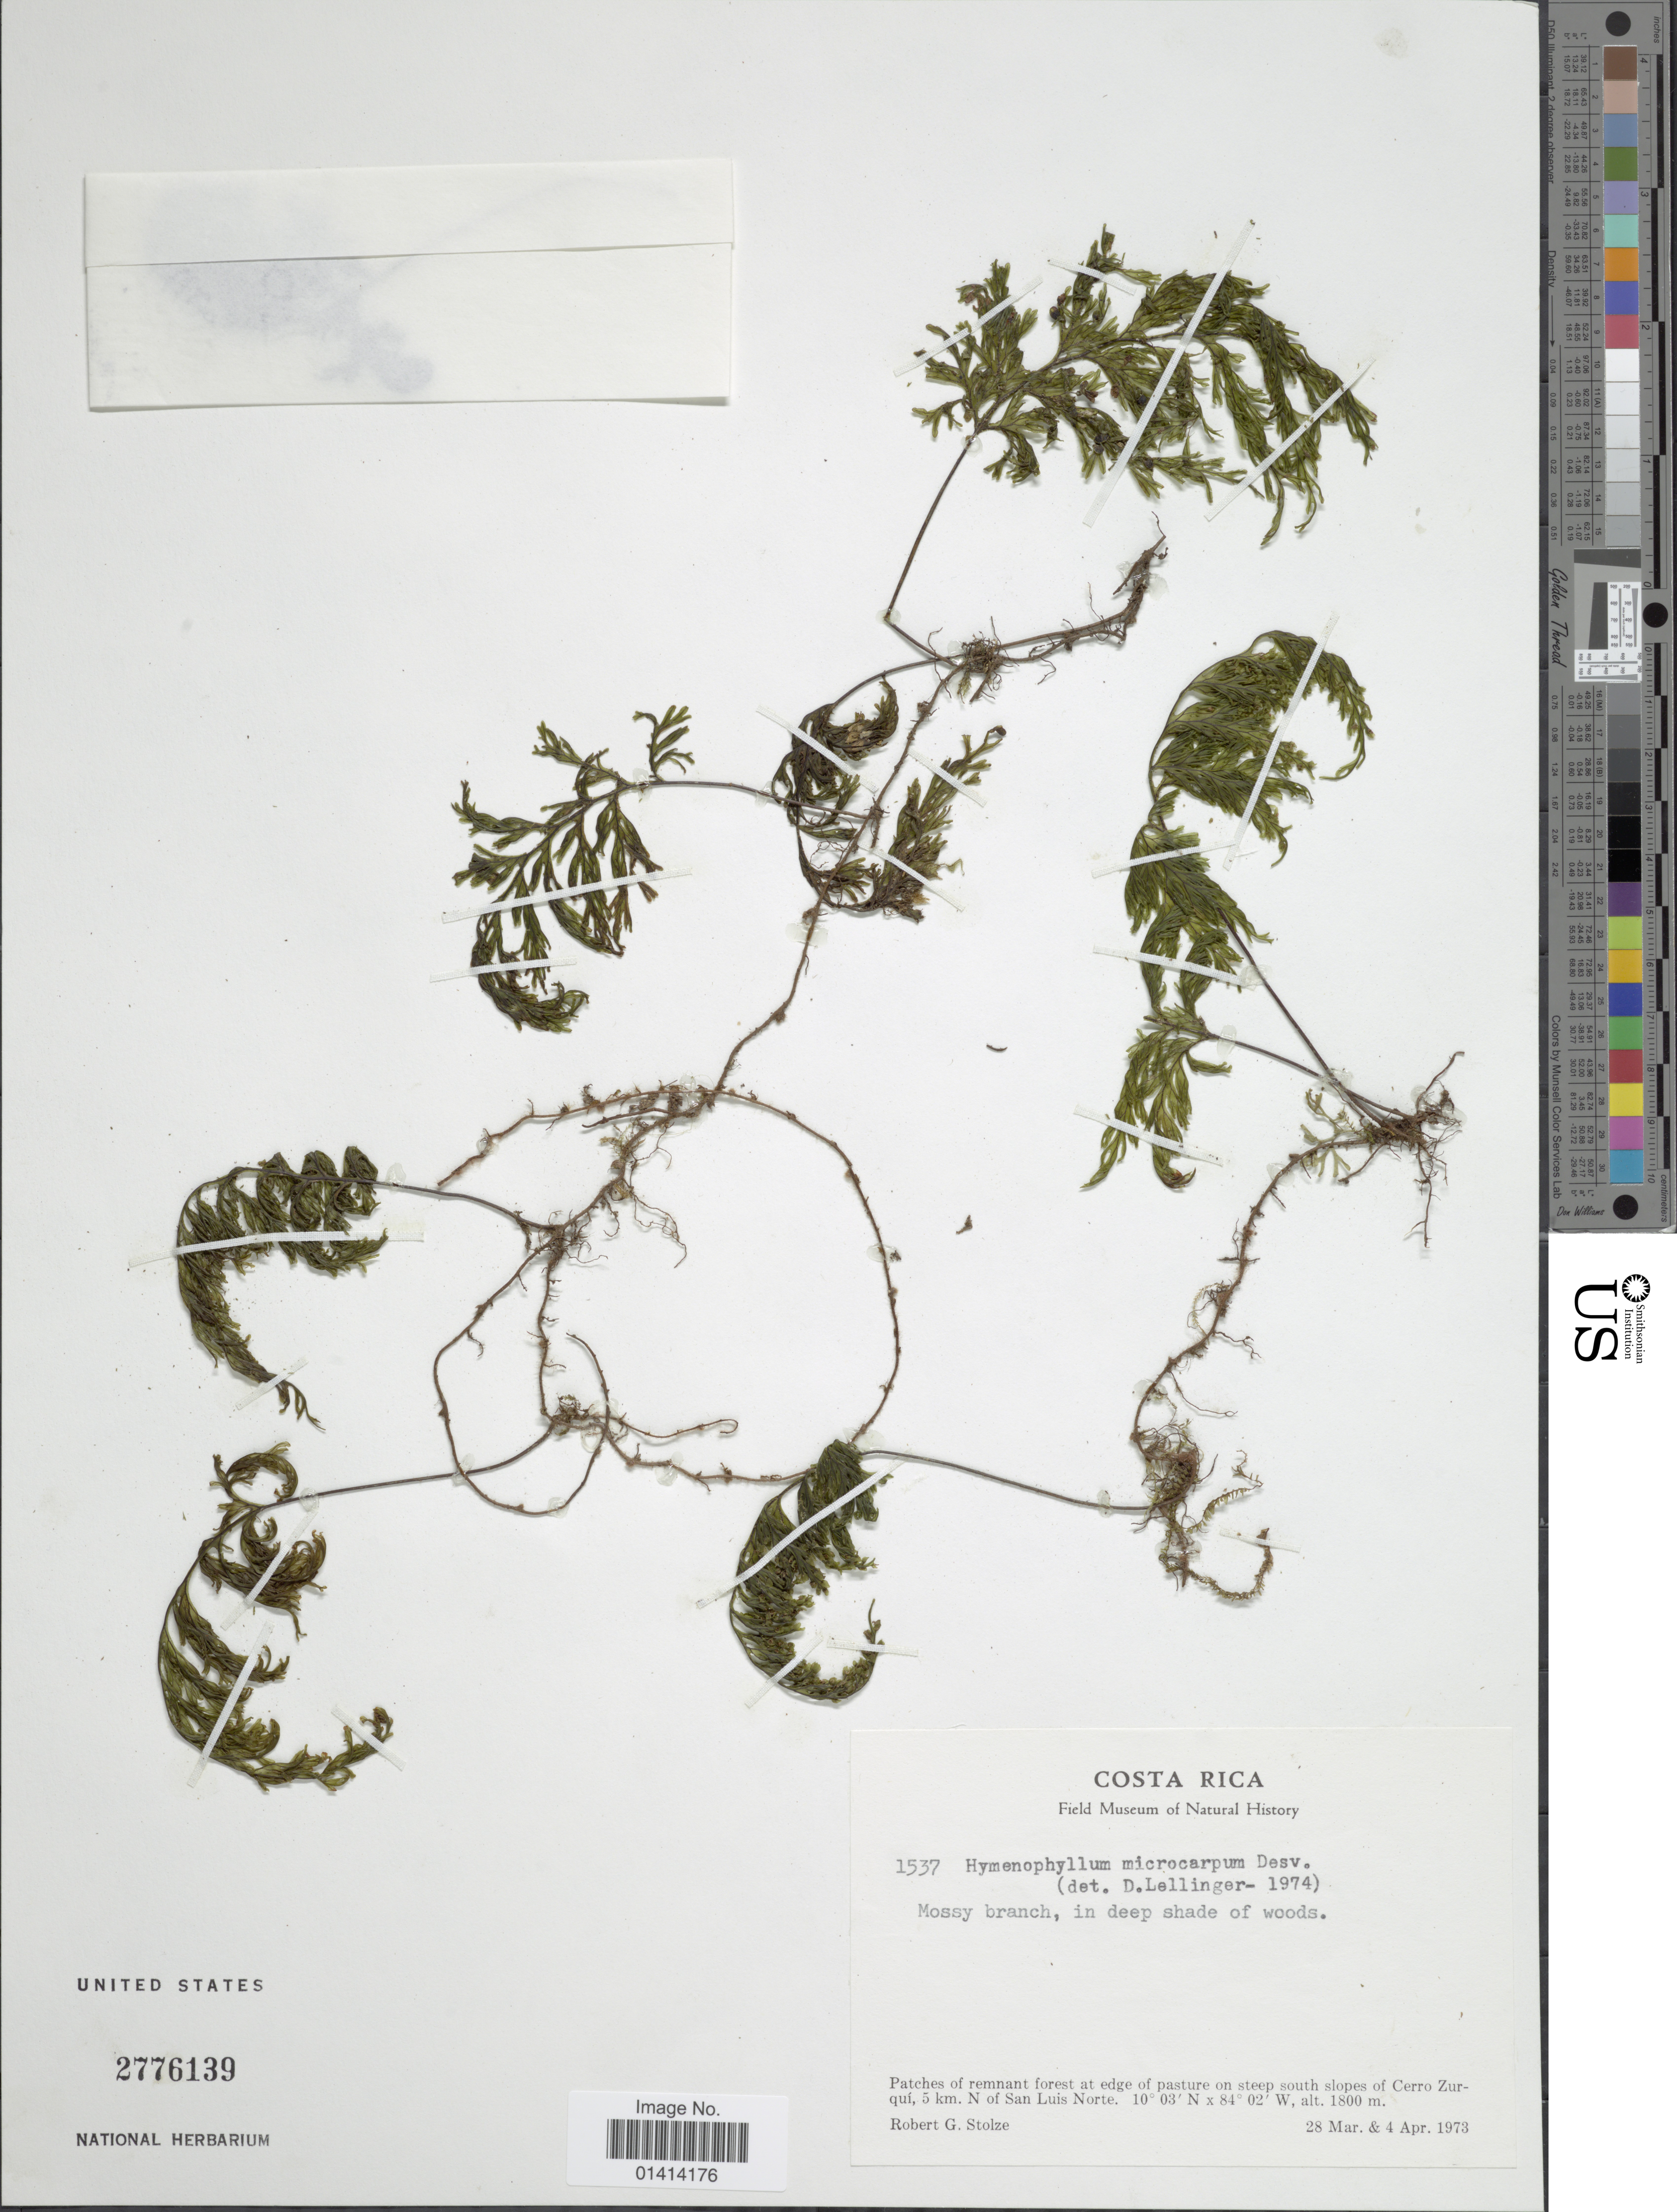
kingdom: Plantae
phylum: Tracheophyta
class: Polypodiopsida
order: Hymenophyllales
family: Hymenophyllaceae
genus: Hymenophyllum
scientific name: Hymenophyllum microcarpum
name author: (Desv.) Lellinger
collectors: R. G. Stolze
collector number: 1537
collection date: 1973-03-28/1973-04-04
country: Costa Rica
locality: On steep south slopes of cerro Zurqui, 5 km N of San Luis Norte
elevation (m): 1800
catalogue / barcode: US 2776139